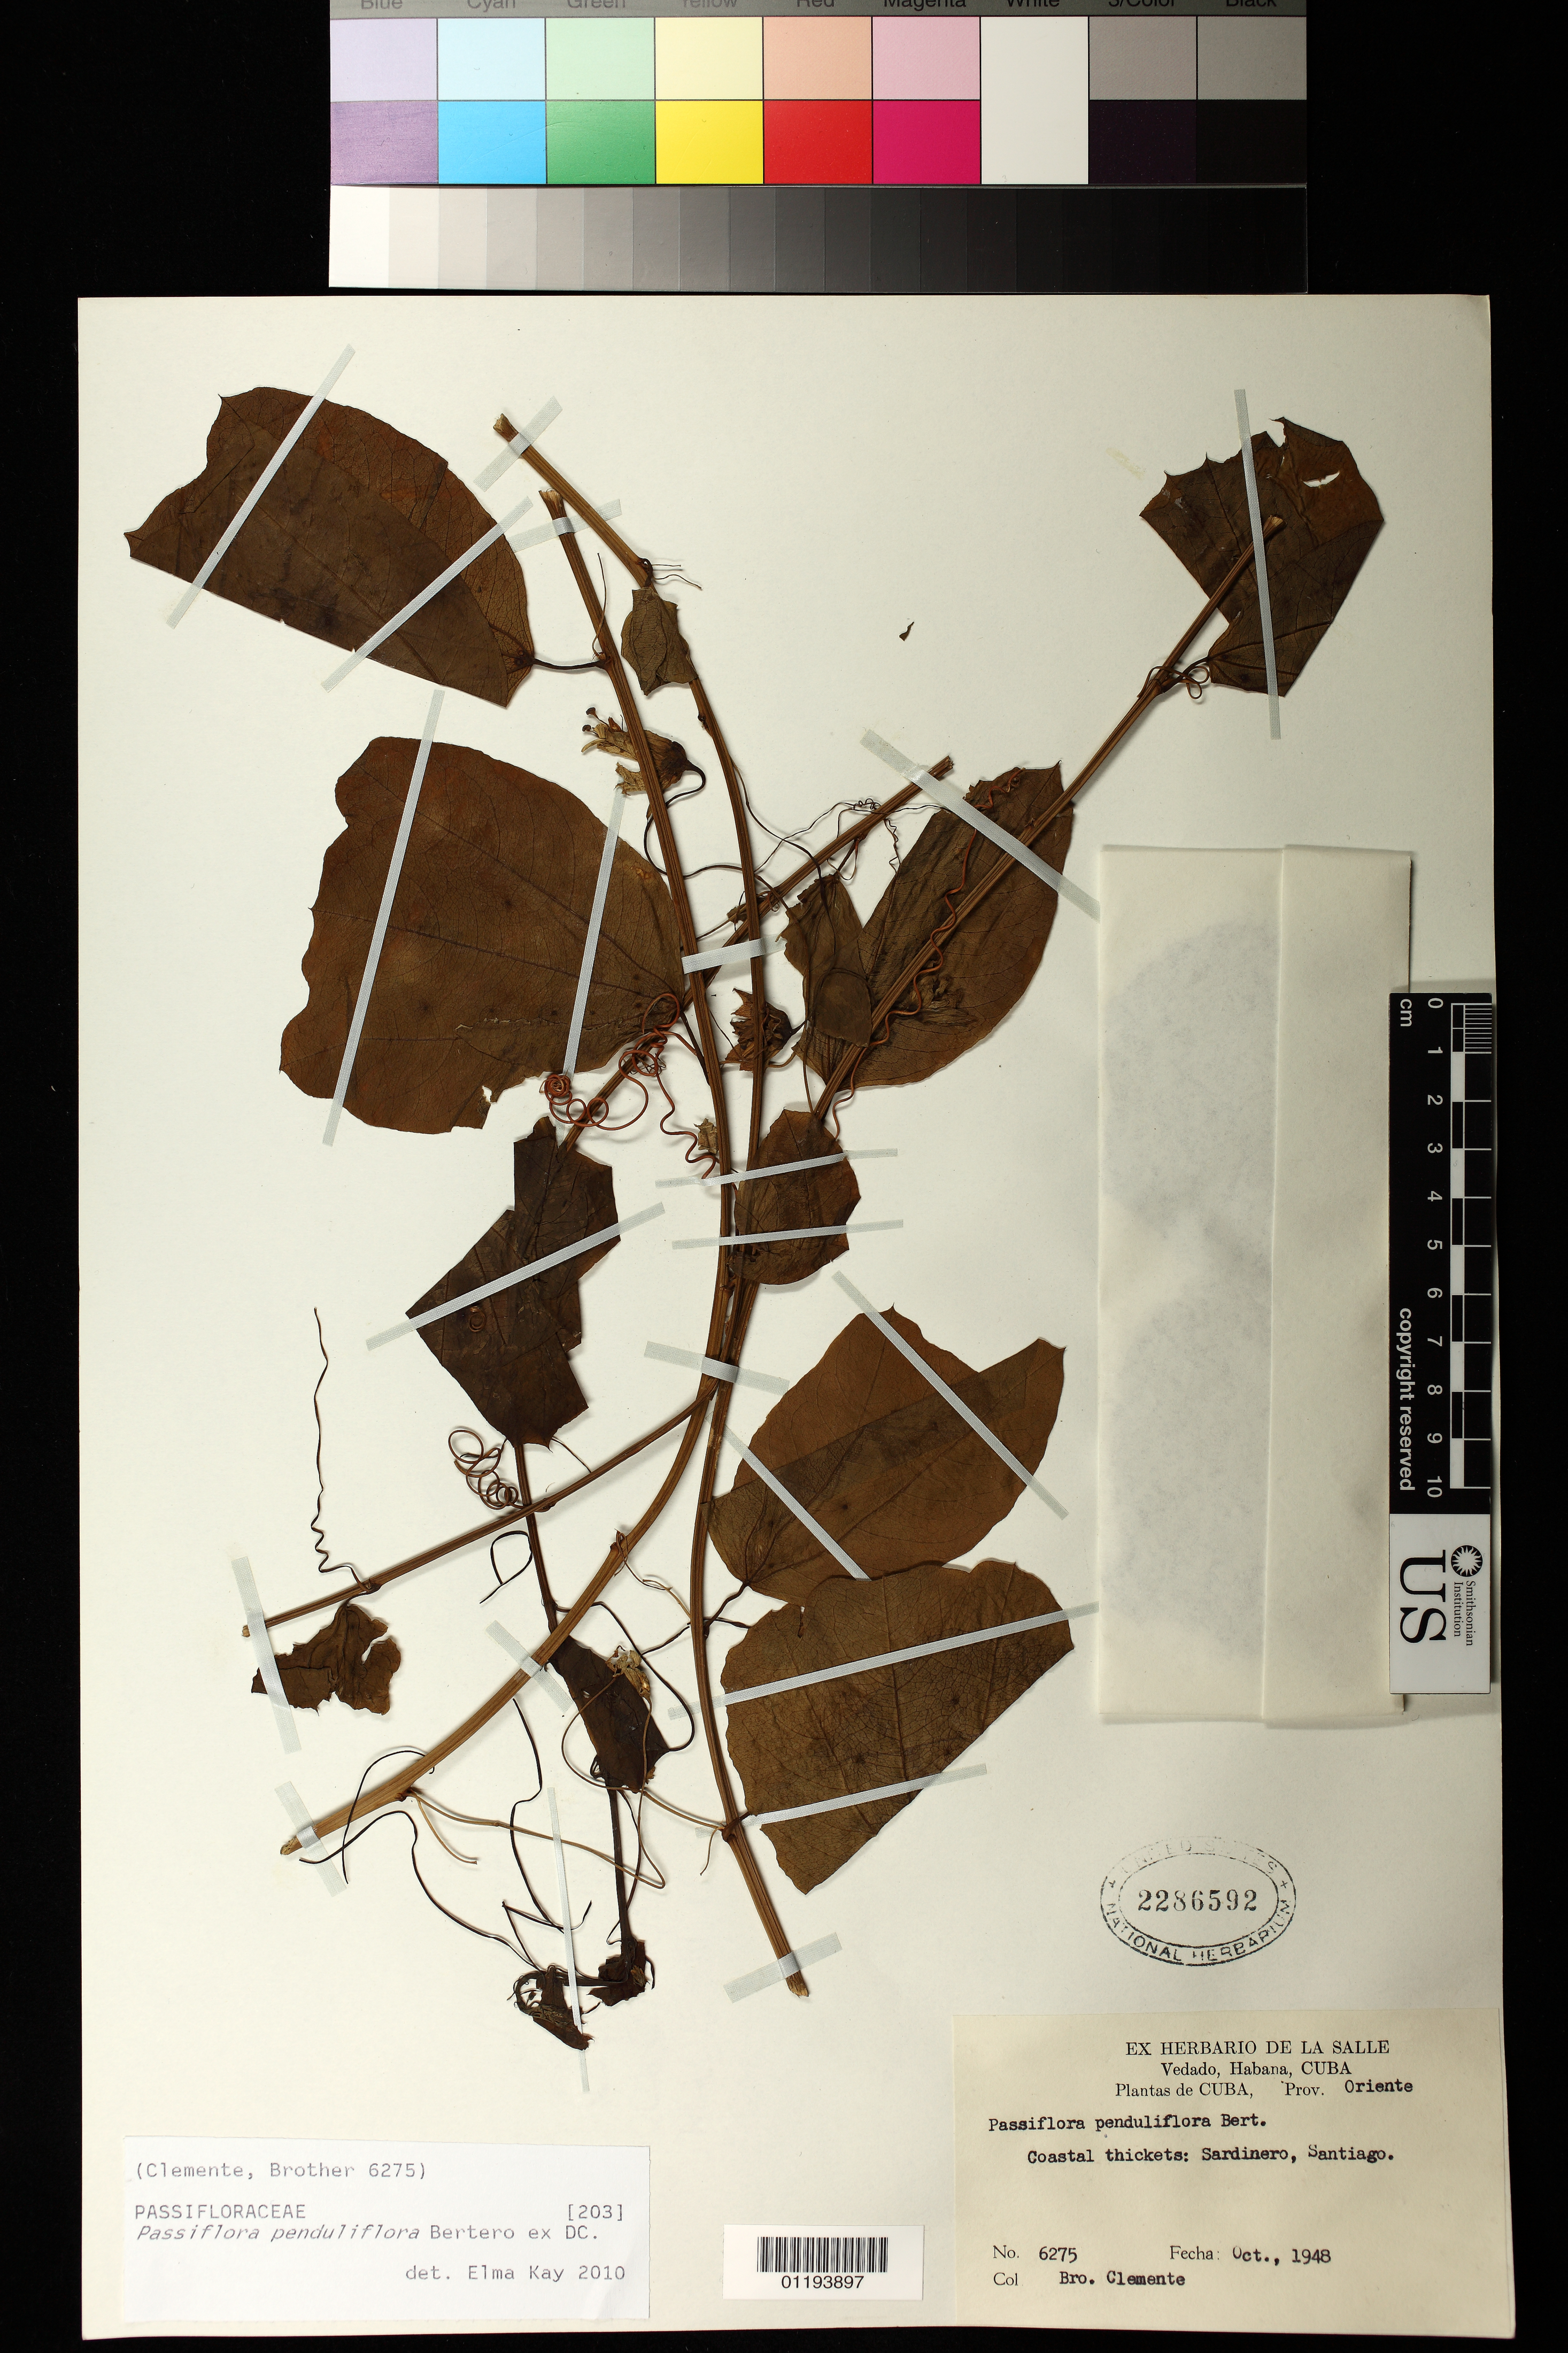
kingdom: Plantae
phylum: Tracheophyta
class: Magnoliopsida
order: Malpighiales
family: Passifloraceae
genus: Passiflora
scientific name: Passiflora penduliflora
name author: Bertero ex DC.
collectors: Bro. Clemente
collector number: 6275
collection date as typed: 1948-10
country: Cuba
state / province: Santiago de Cuba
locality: Coastal thickets: Sardinero, Santiago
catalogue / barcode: US 2286592